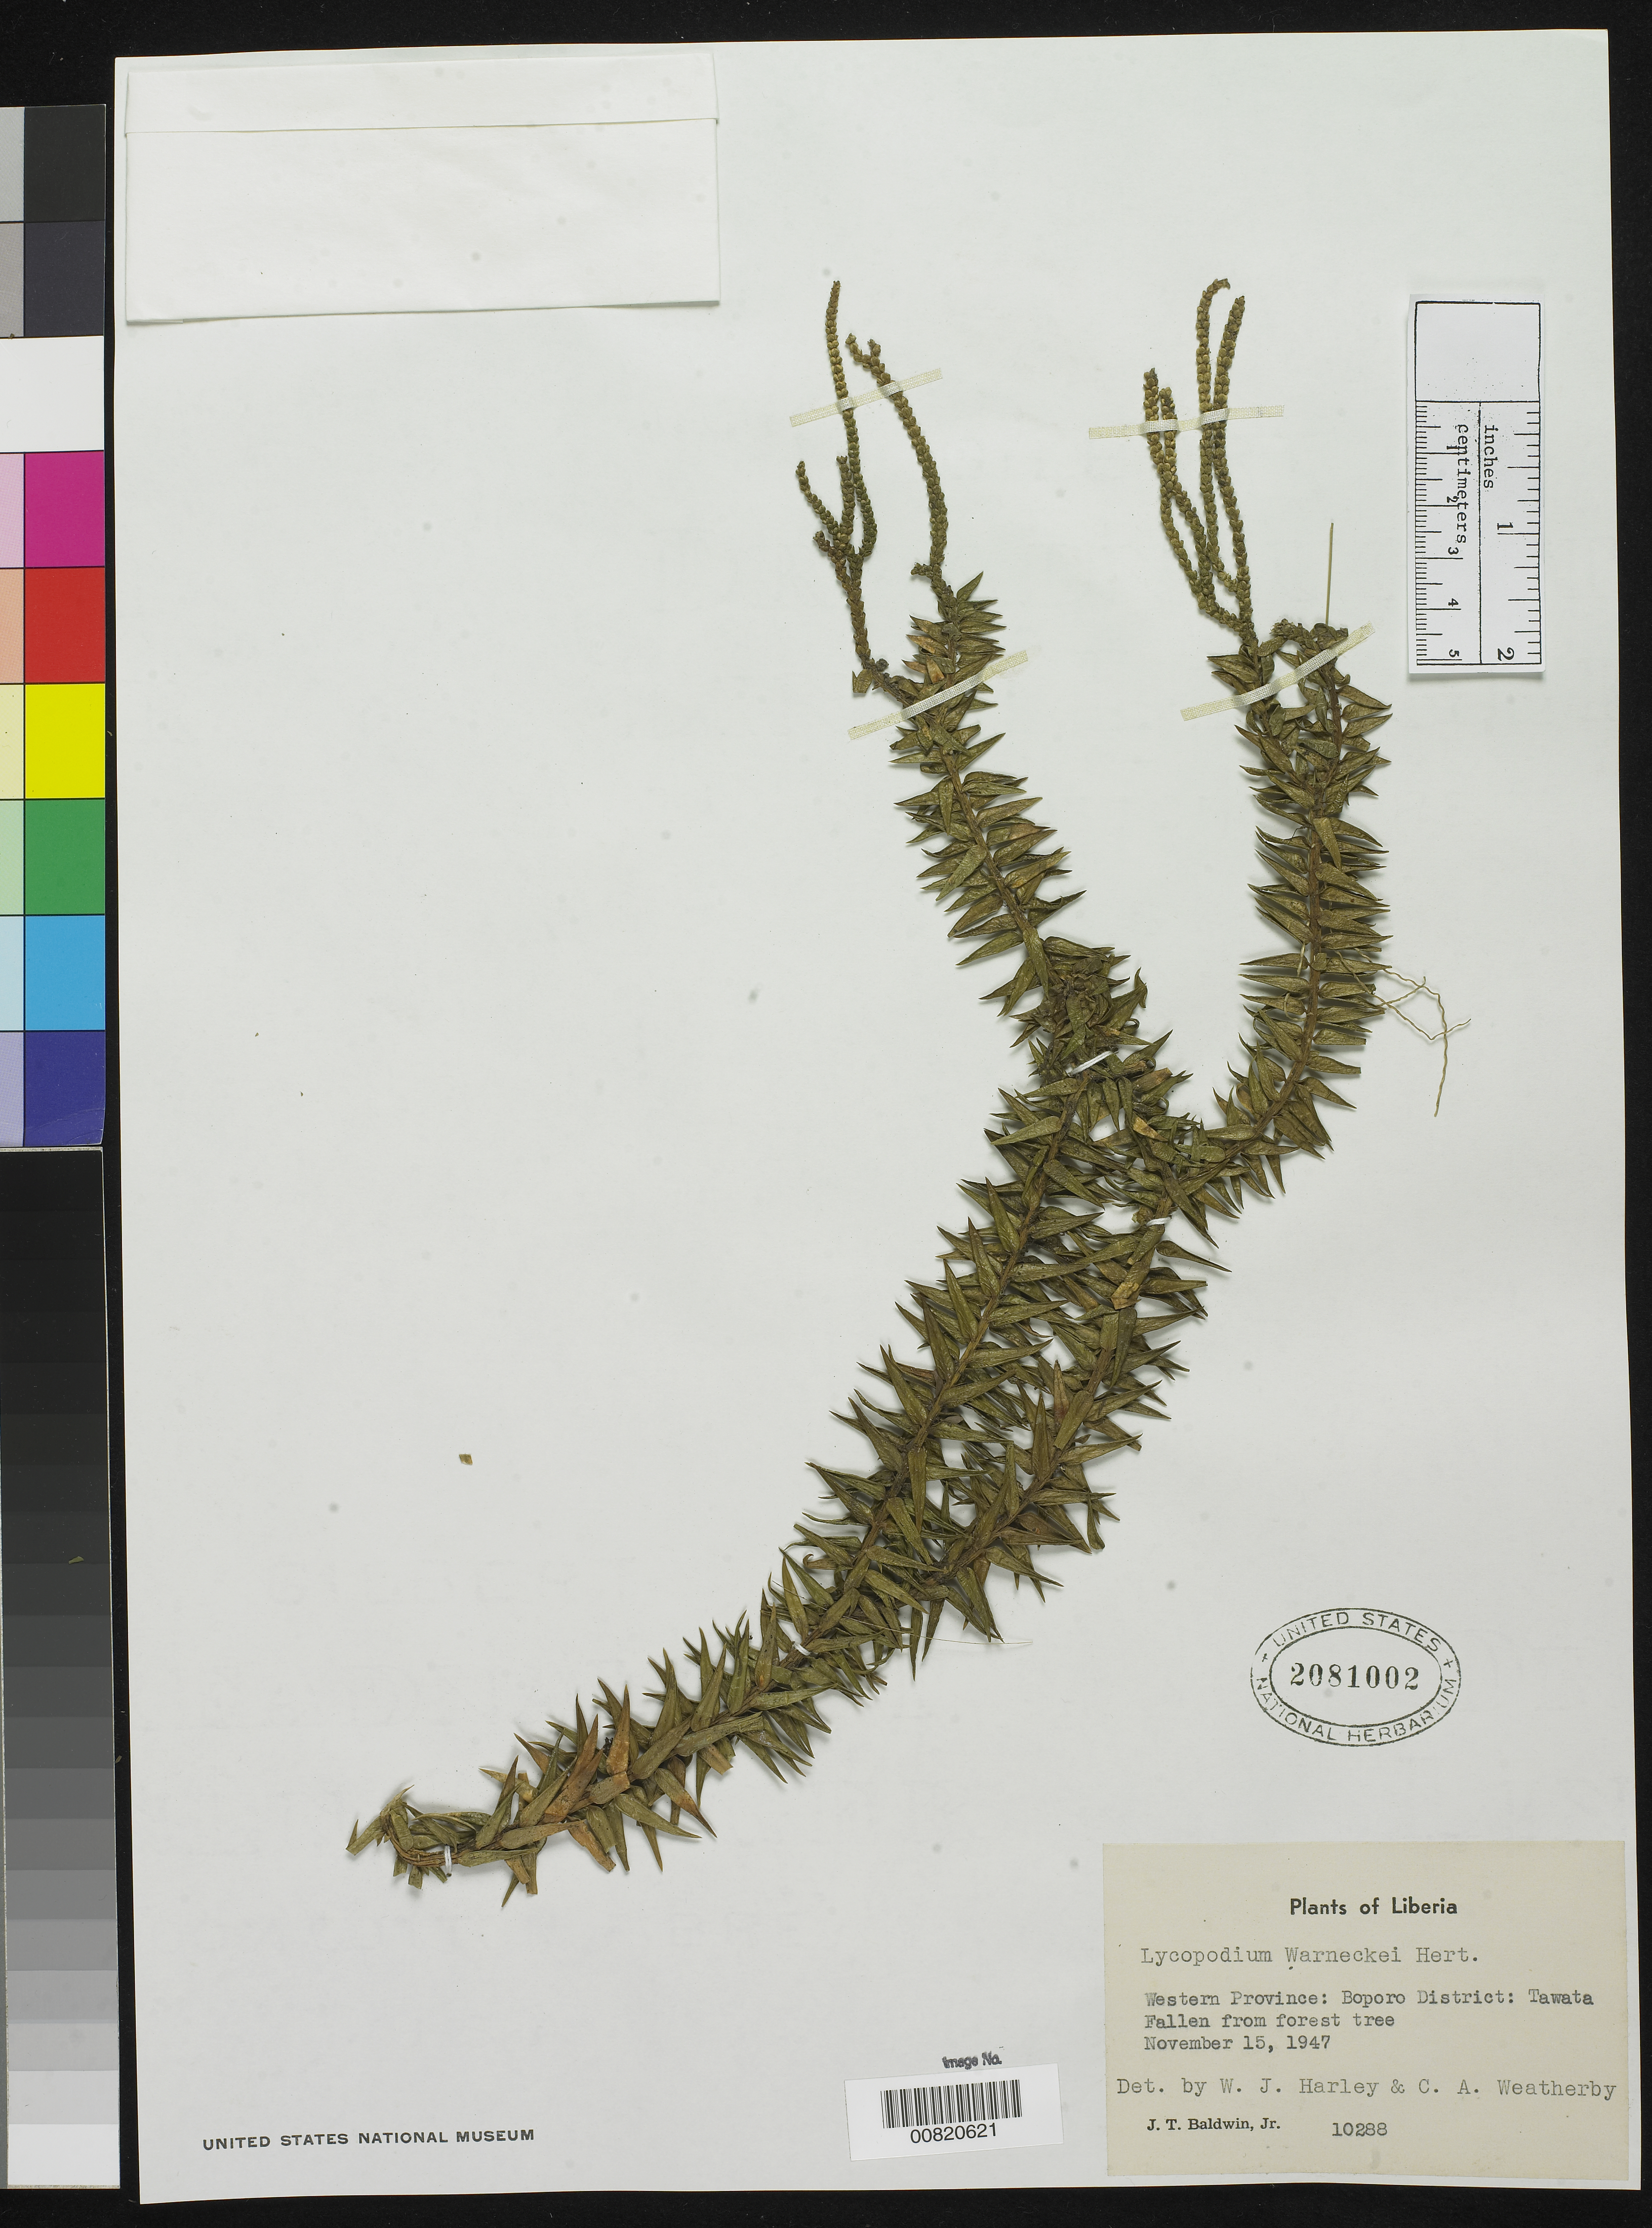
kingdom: Plantae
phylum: Tracheophyta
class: Lycopodiopsida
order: Lycopodiales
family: Lycopodiaceae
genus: Phlegmariurus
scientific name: Phlegmariurus warneckei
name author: (Nessel) A. R. Field & Bostock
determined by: Field, A. R.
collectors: J. T. Baldwin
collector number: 10288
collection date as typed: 15 Nov 1947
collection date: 1947-11-15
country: Liberia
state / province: Gbarpolu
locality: Western Province: Boporo District, Tawata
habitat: Forest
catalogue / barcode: US 2081002